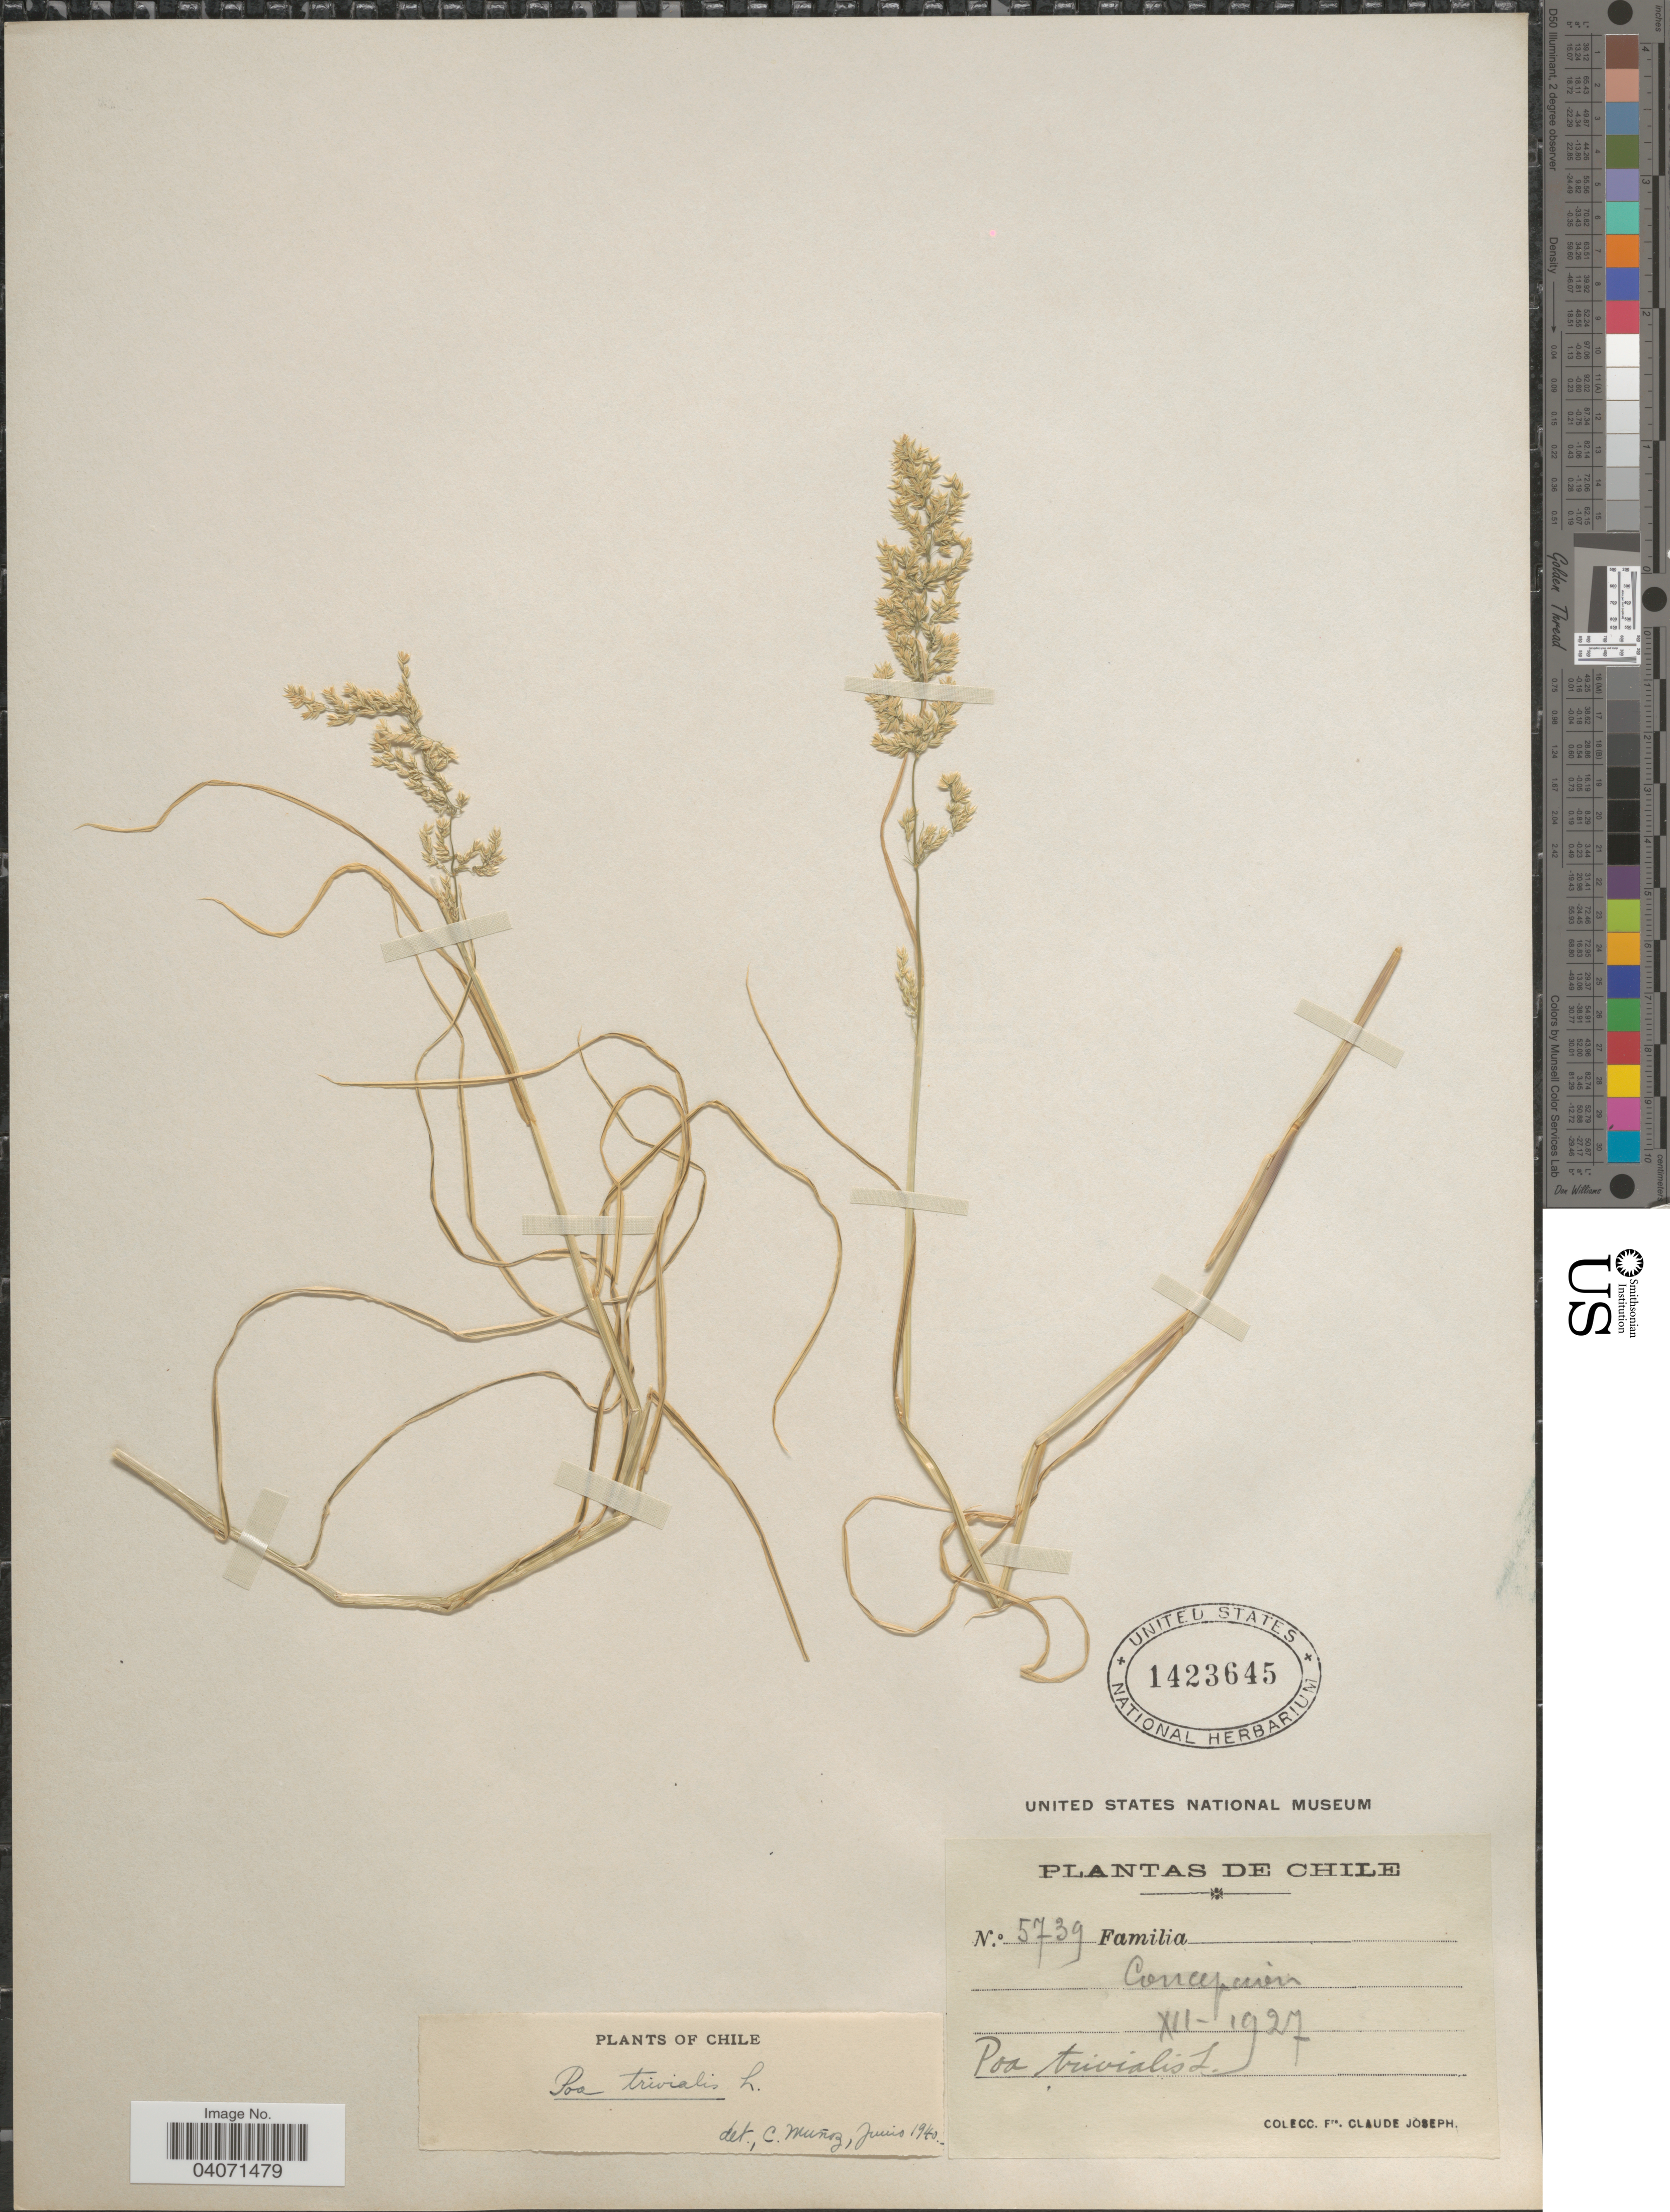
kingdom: Plantae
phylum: Tracheophyta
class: Liliopsida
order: Poales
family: Poaceae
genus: Poa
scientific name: Poa trivialis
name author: L.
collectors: Bro. Claude-Joseph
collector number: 5739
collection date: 1927-12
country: Chile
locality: Concepcion.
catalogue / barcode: US 1423645